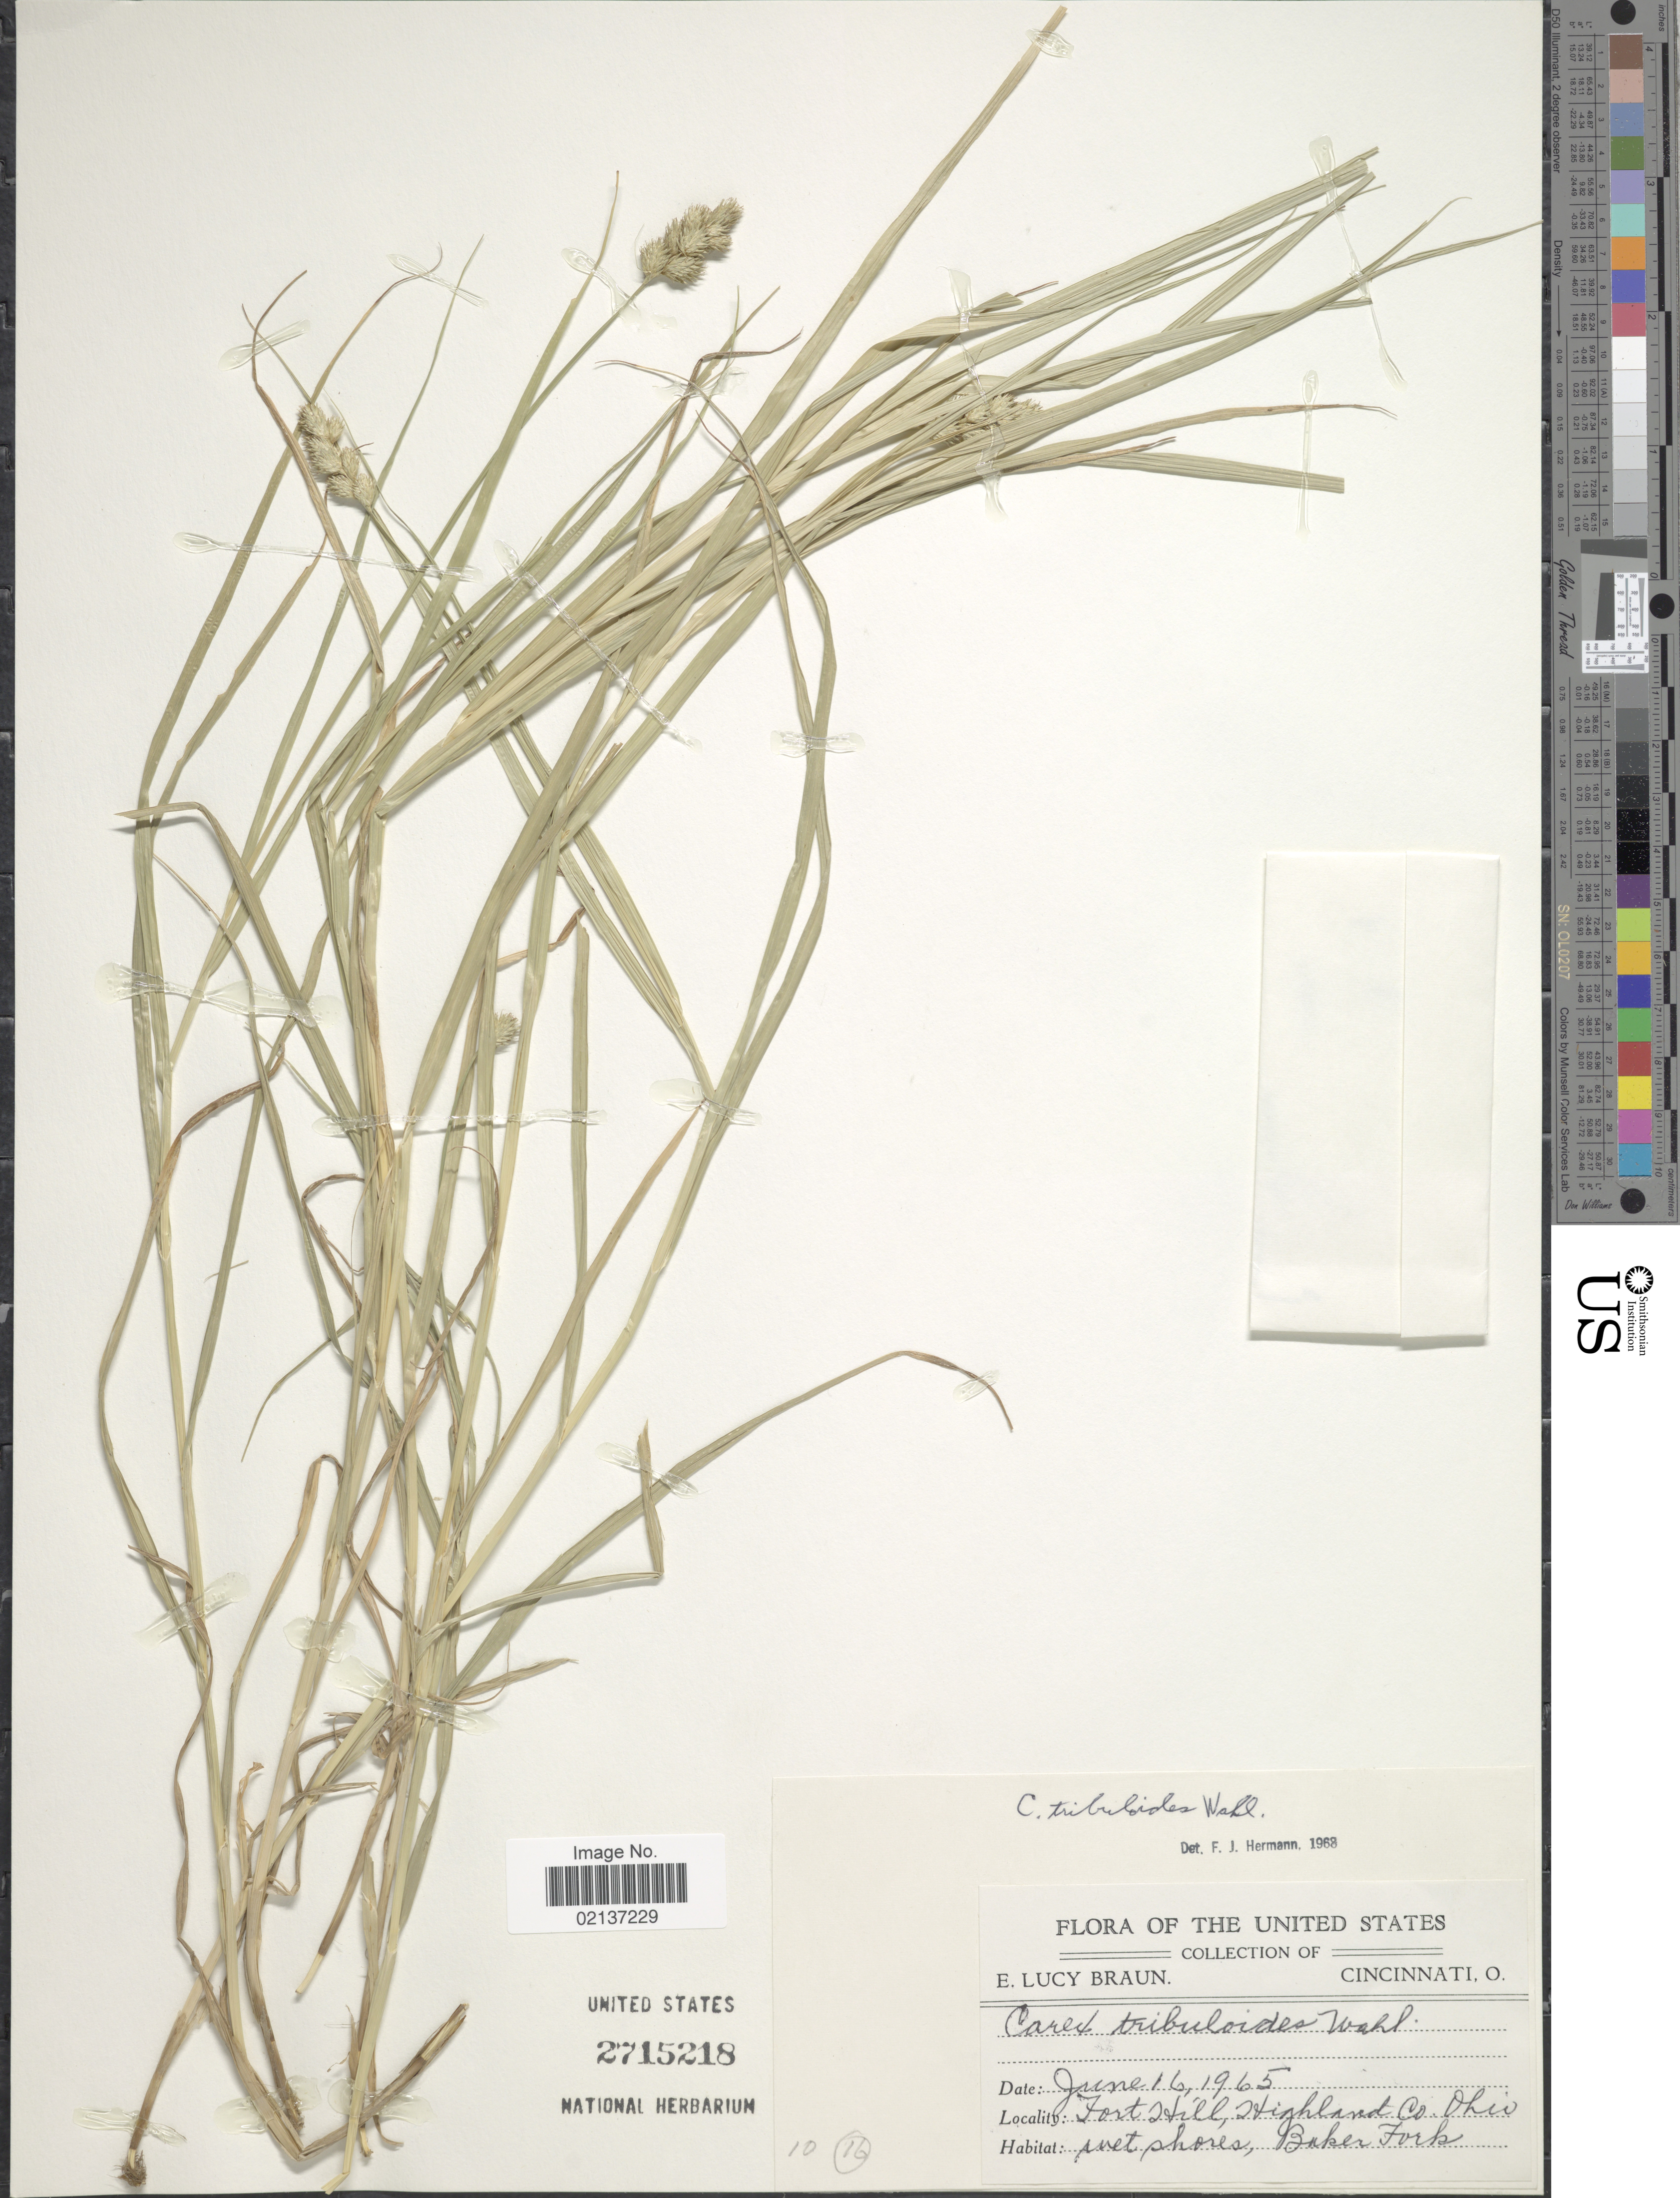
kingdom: Plantae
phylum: Tracheophyta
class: Liliopsida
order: Poales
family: Cyperaceae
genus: Carex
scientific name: Carex tribuloides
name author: Wahlenb.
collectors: E. L. Braun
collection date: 1965-06-16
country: United States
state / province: Ohio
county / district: Highland County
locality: Fort Hill, wet shores, Baker Fork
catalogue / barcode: US 2715218